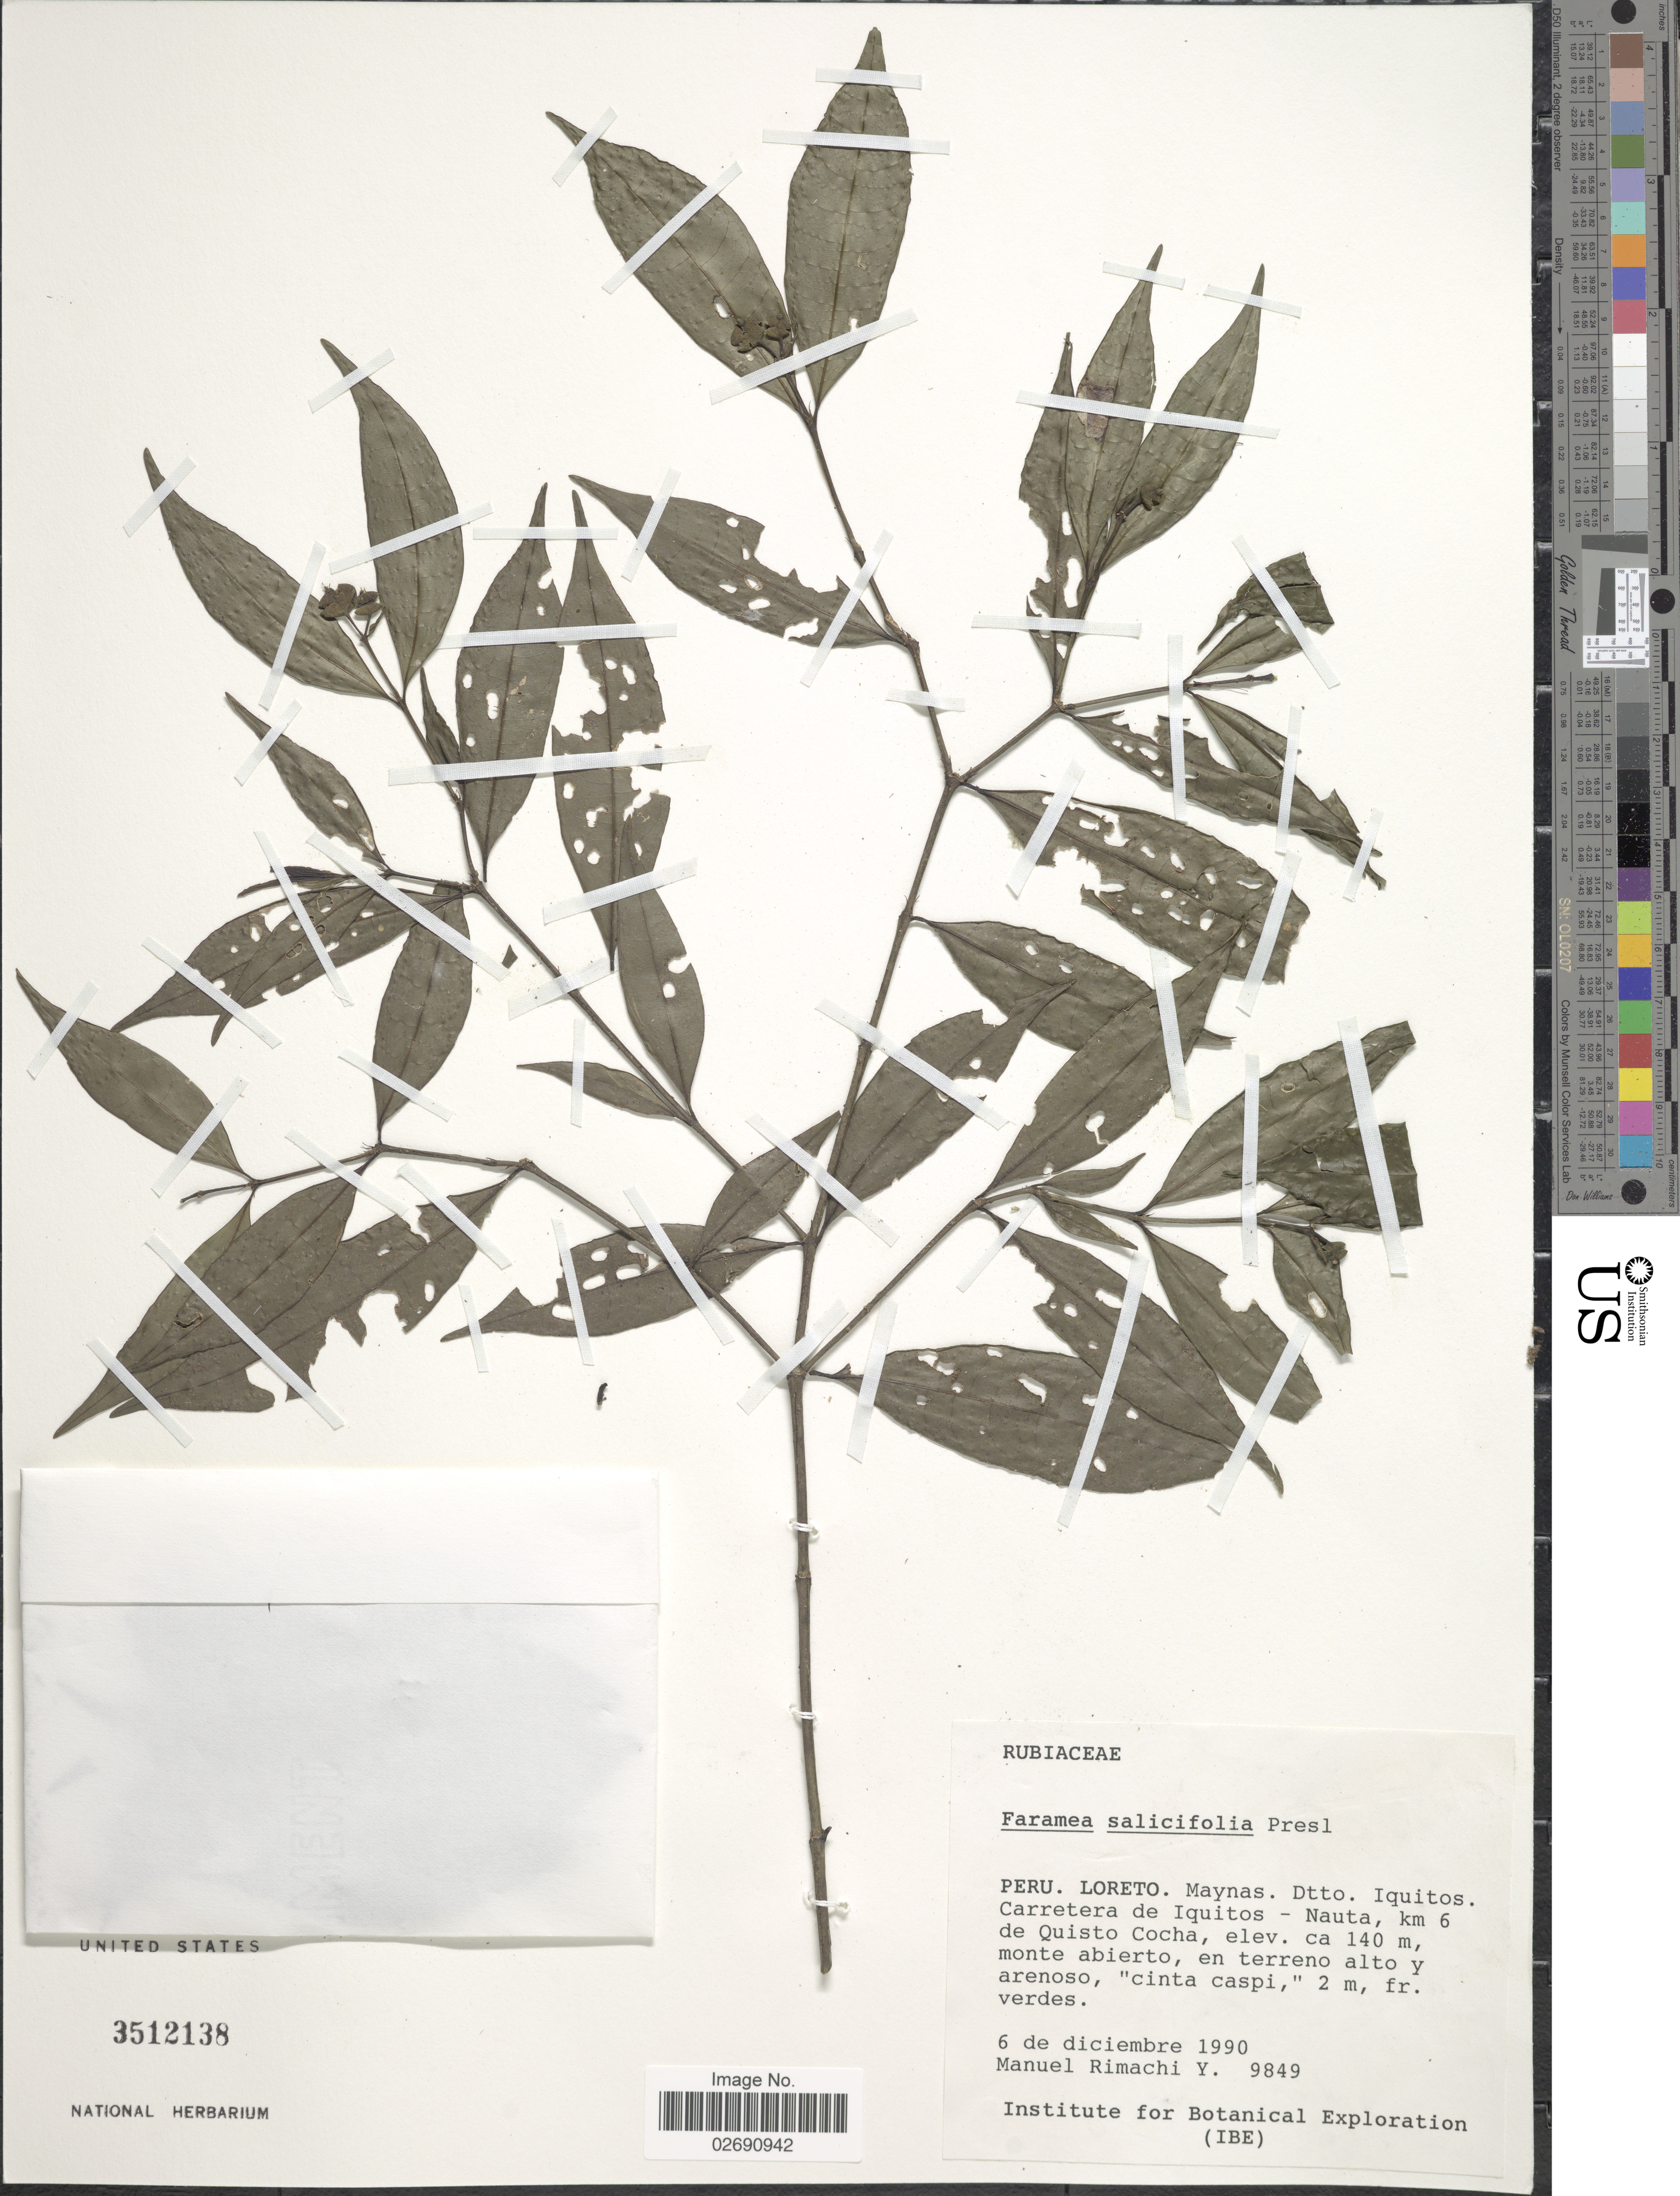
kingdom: Plantae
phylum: Tracheophyta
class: Magnoliopsida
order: Gentianales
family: Rubiaceae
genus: Faramea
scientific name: Faramea salicifolia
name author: C. Presl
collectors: M. Rimachi Y.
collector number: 9849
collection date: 1990-12-06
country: Peru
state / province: Loreto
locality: Maynas. Dtto. Iquitos. Carretera de Iquitos-Nauta, km 6 de Quisto Cocha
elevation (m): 140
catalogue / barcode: US 3512138